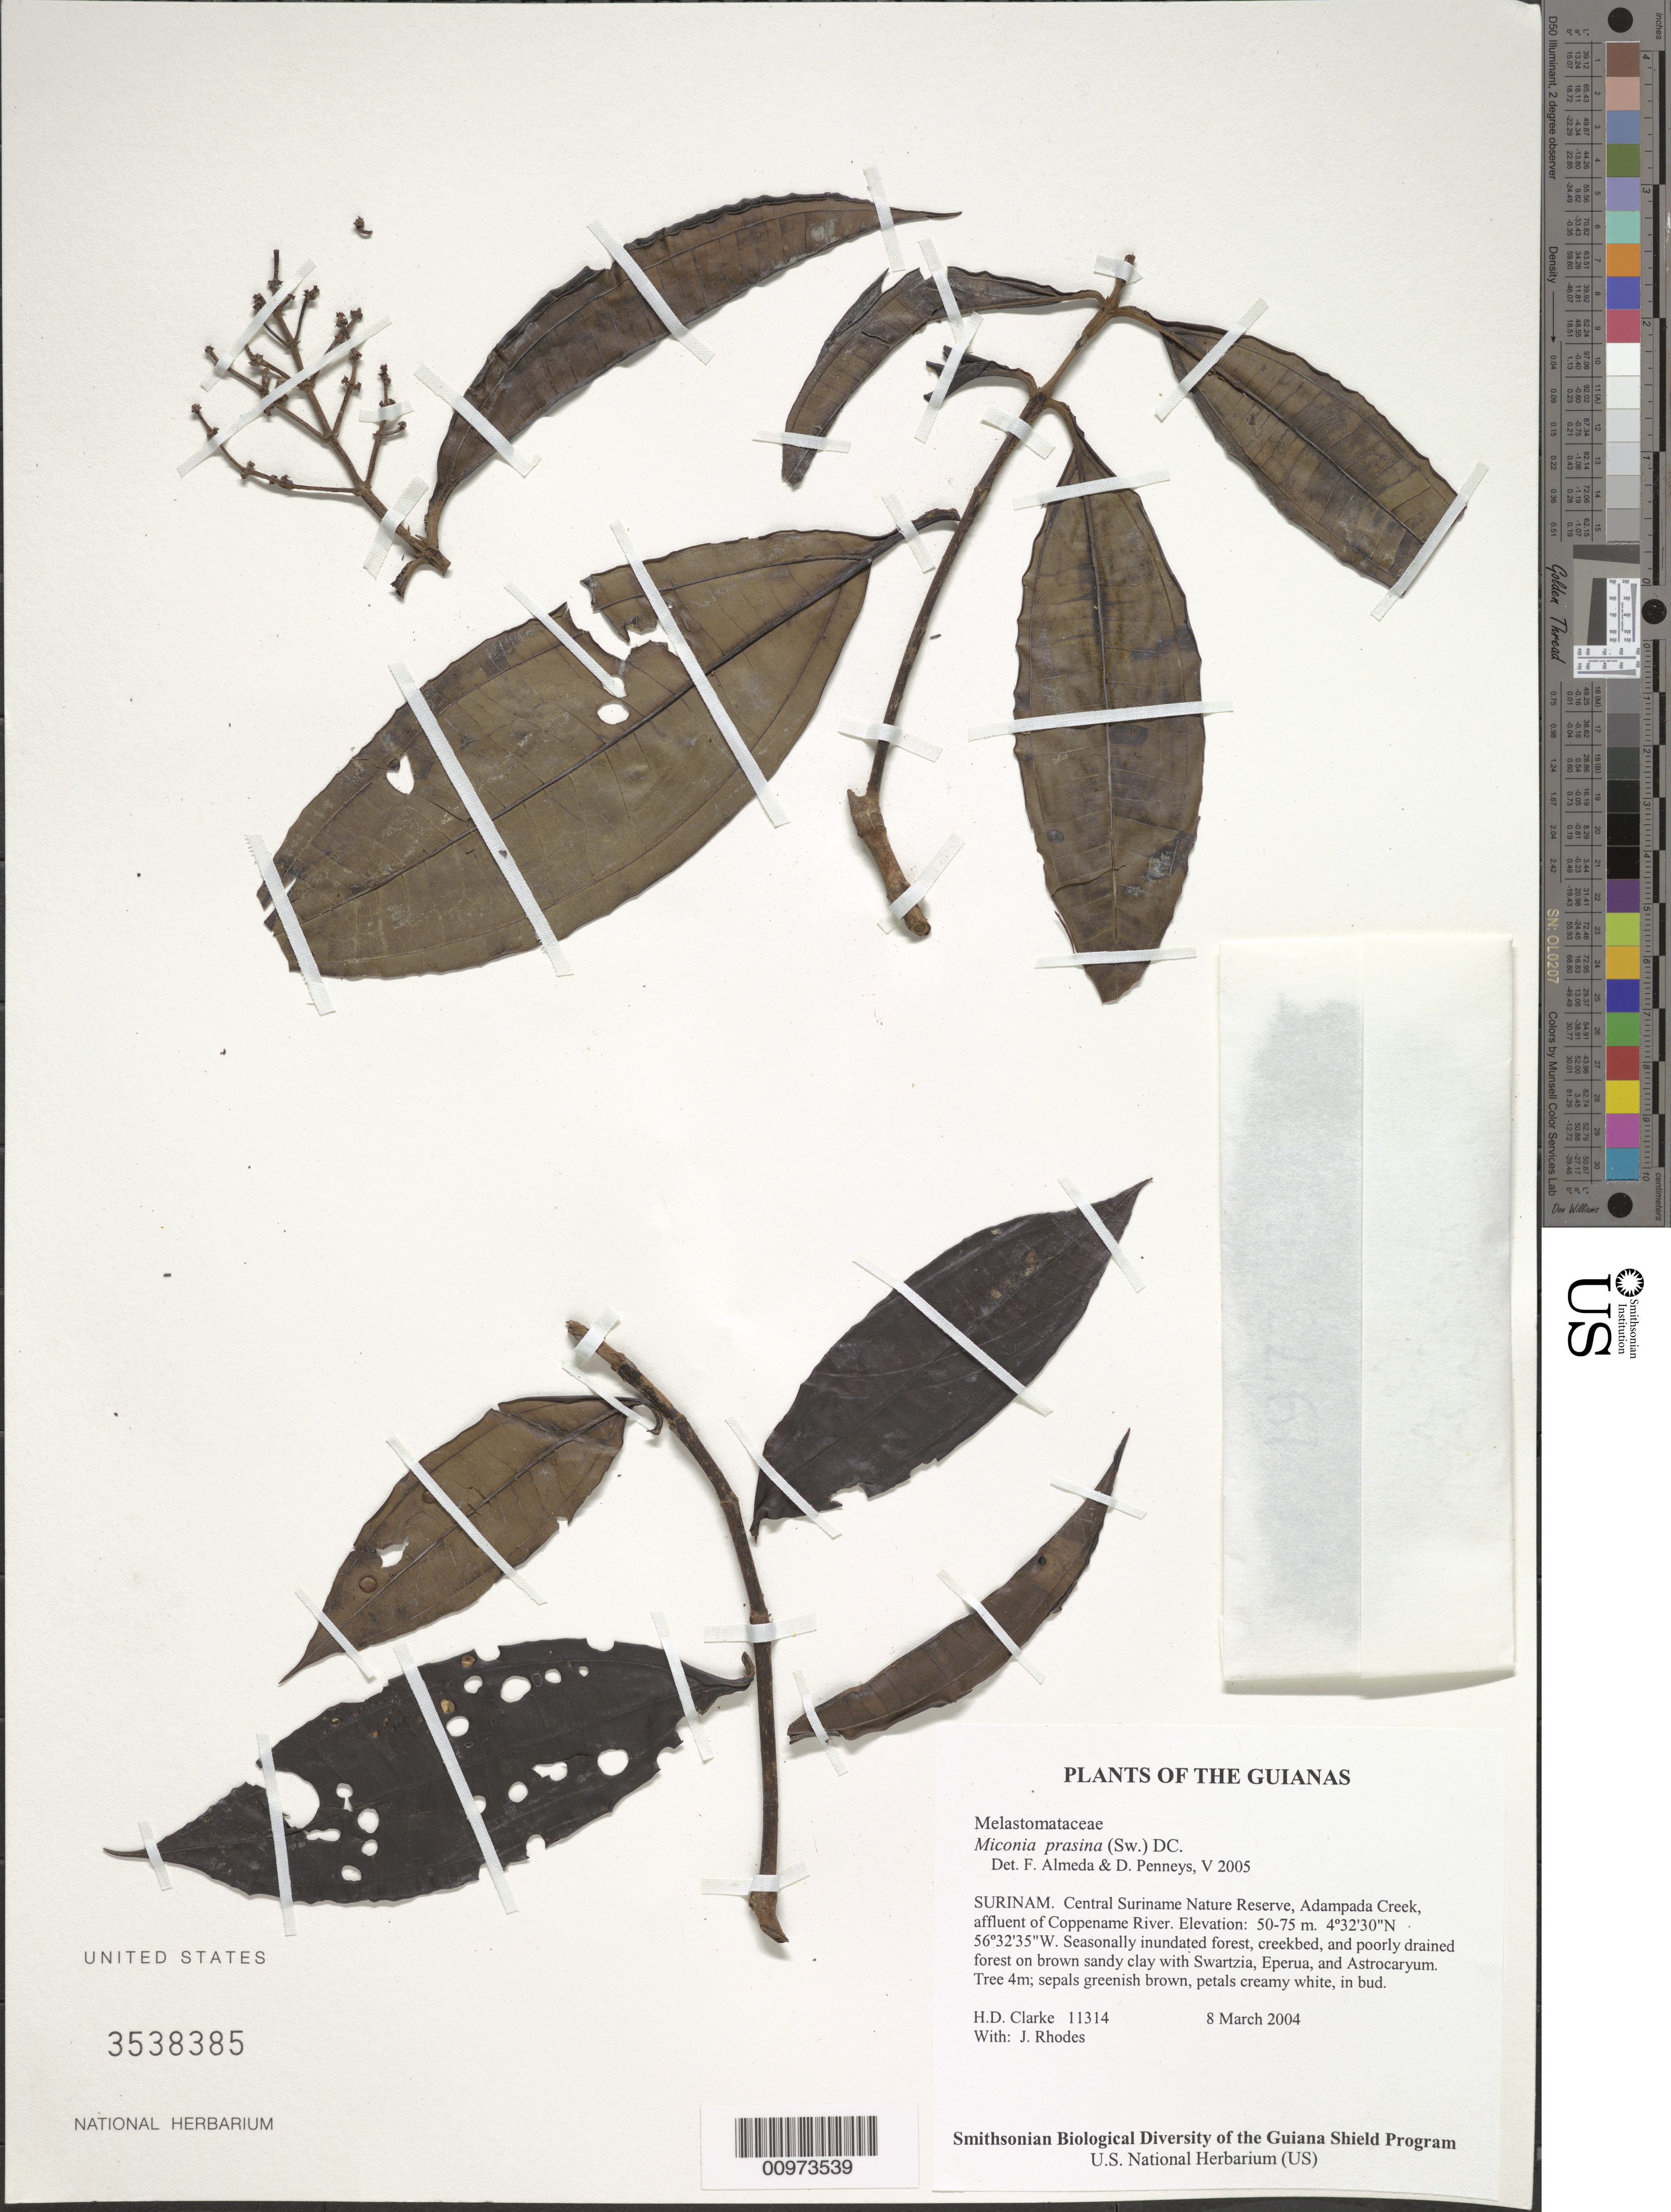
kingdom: Plantae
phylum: Tracheophyta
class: Magnoliopsida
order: Myrtales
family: Melastomataceae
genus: Miconia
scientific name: Miconia prasina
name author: (Sw.) DC.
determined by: Almeda, F.; Penneys, D. S.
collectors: H. D. Clarke & J. Rhodes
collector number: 11314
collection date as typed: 8 March 2004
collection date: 2004-03-08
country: Suriname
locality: Central Suriname Nature Reserve, Adampada Creek, affluent of Coppename River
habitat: Seasonally inundated forest, creekbed, and poorly drained forest on brown sandy clay with Swartzia, Eperua, and Astrocaryum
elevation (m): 50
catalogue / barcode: US 3538385